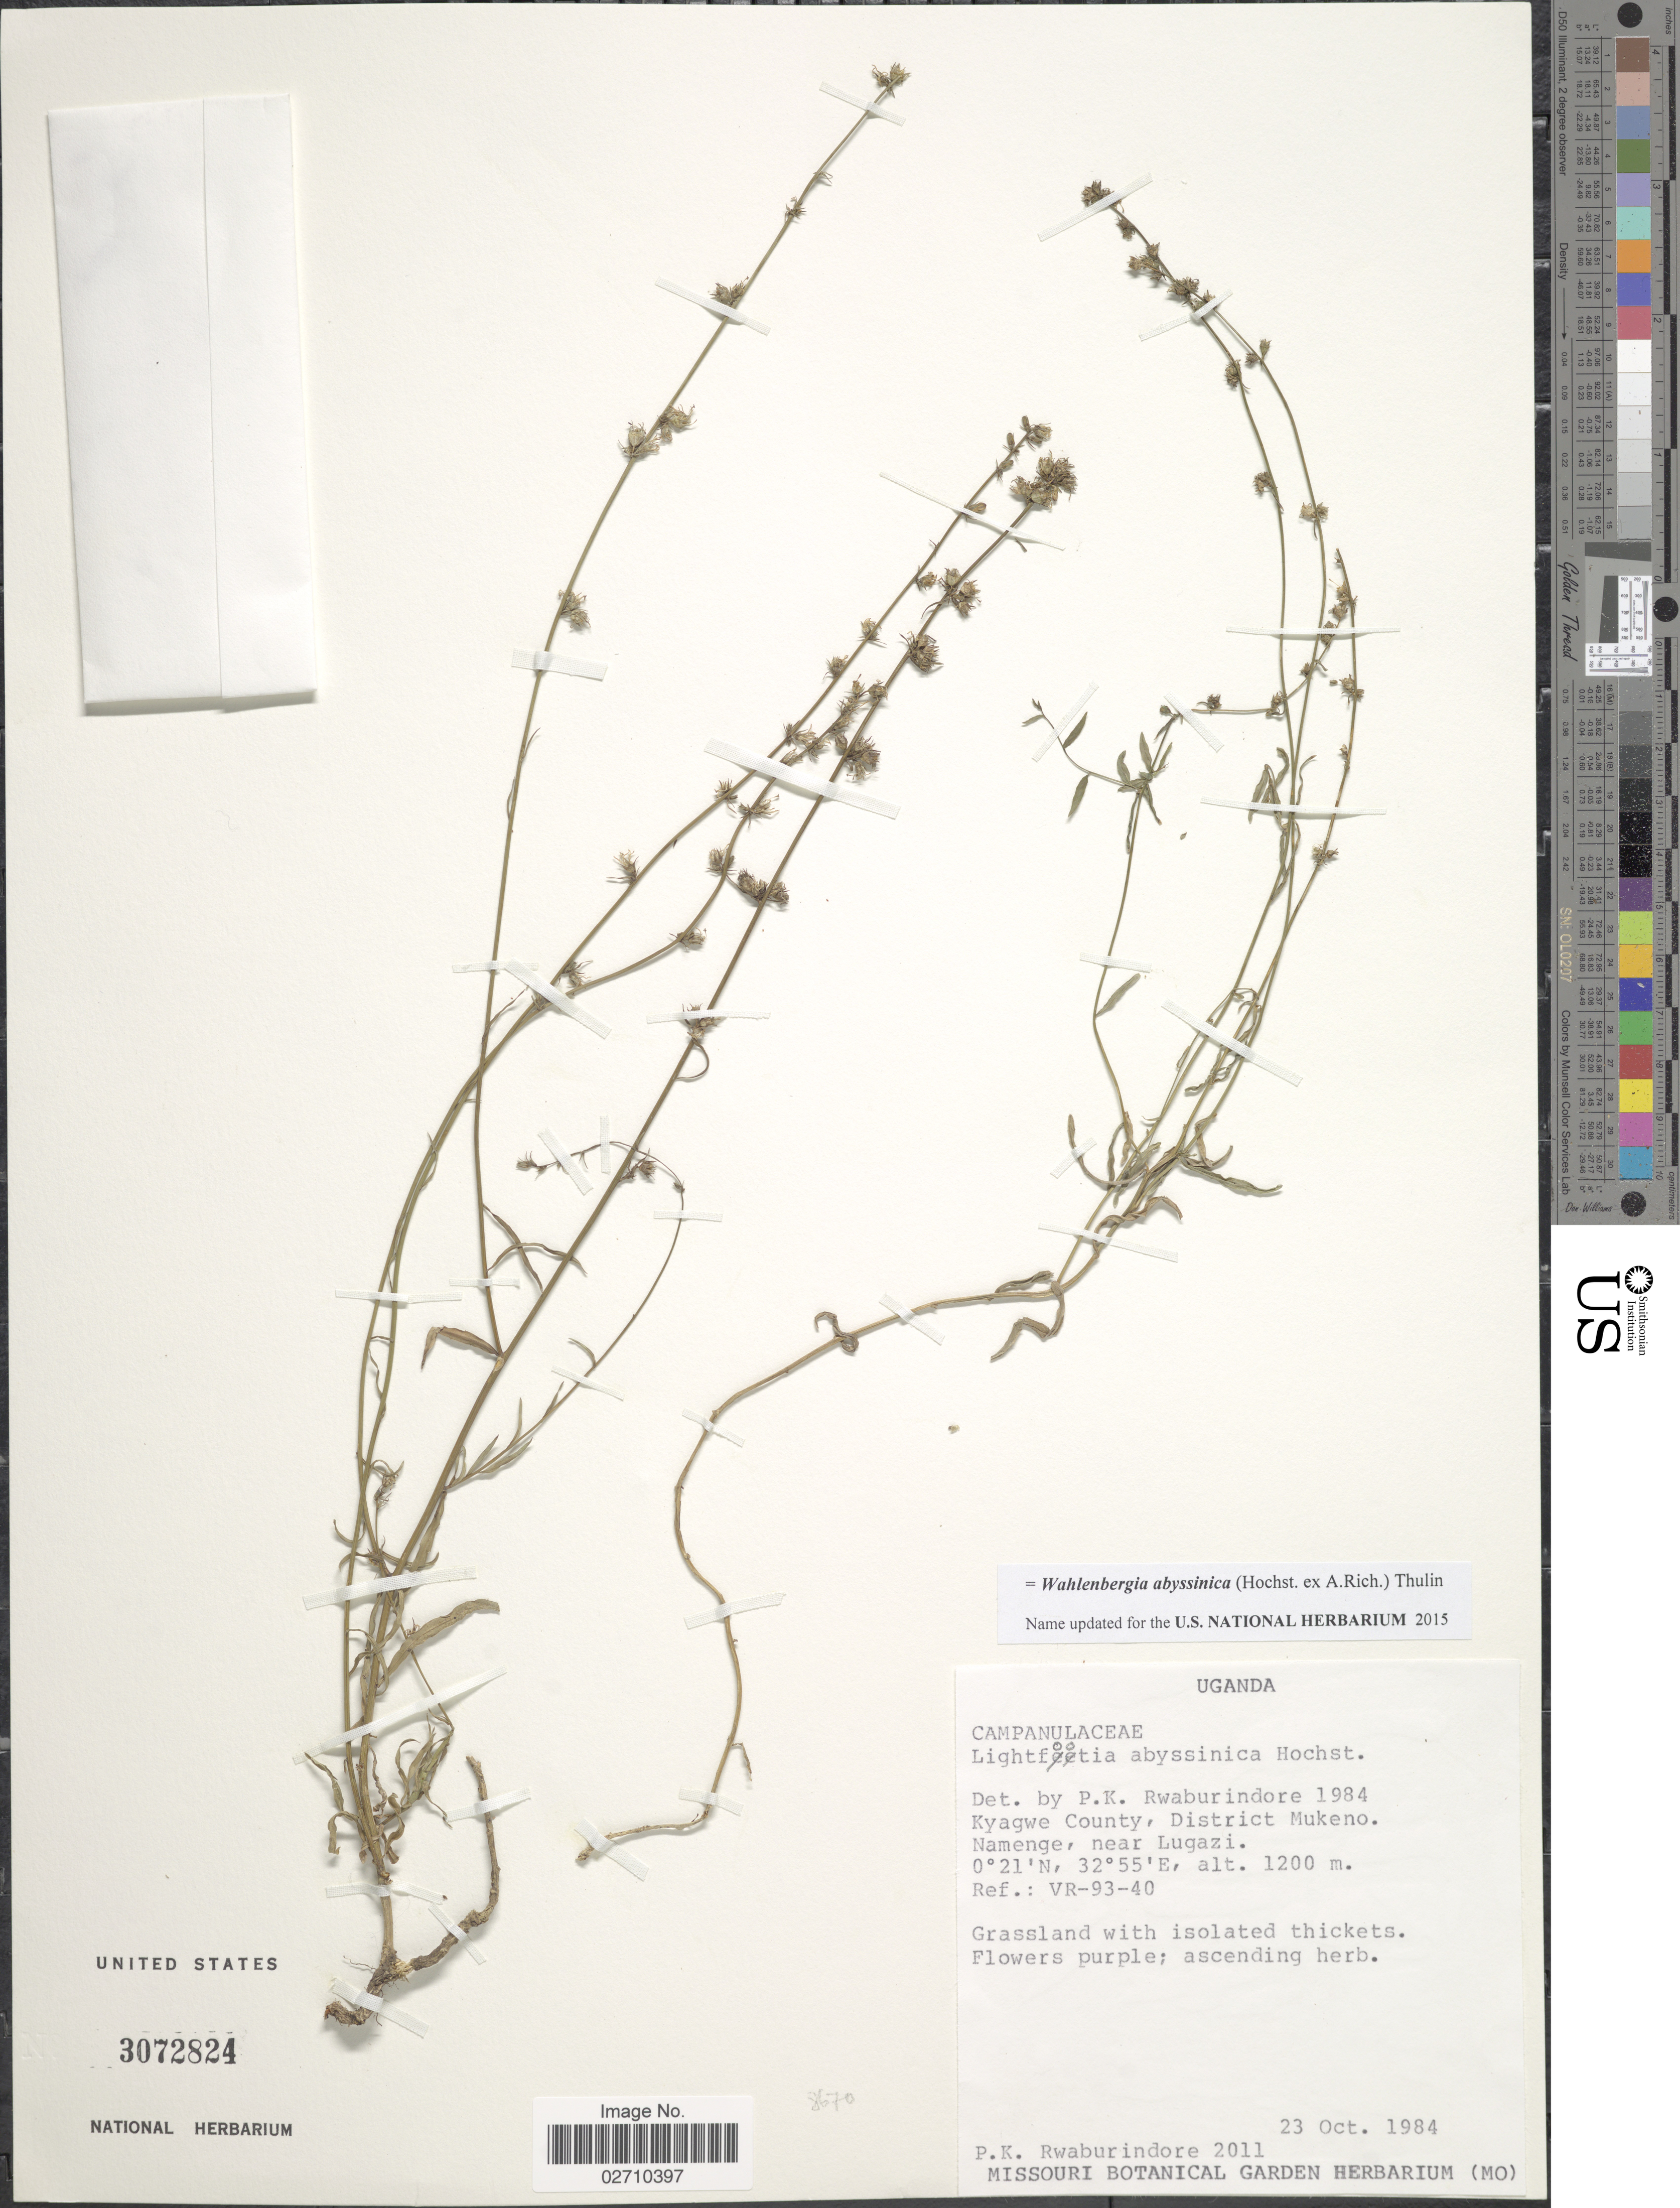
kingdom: Plantae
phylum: Tracheophyta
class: Magnoliopsida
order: Asterales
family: Campanulaceae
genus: Wahlenbergia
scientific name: Wahlenbergia abyssinica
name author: (Hochst. ex A. Rich.) Thulin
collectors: P. Rwaburindore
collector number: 2011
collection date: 1984-10-23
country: Uganda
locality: Kyagwe County, District Mukeno. Namenge, near Lugazi.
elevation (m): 1200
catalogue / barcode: US 3072824